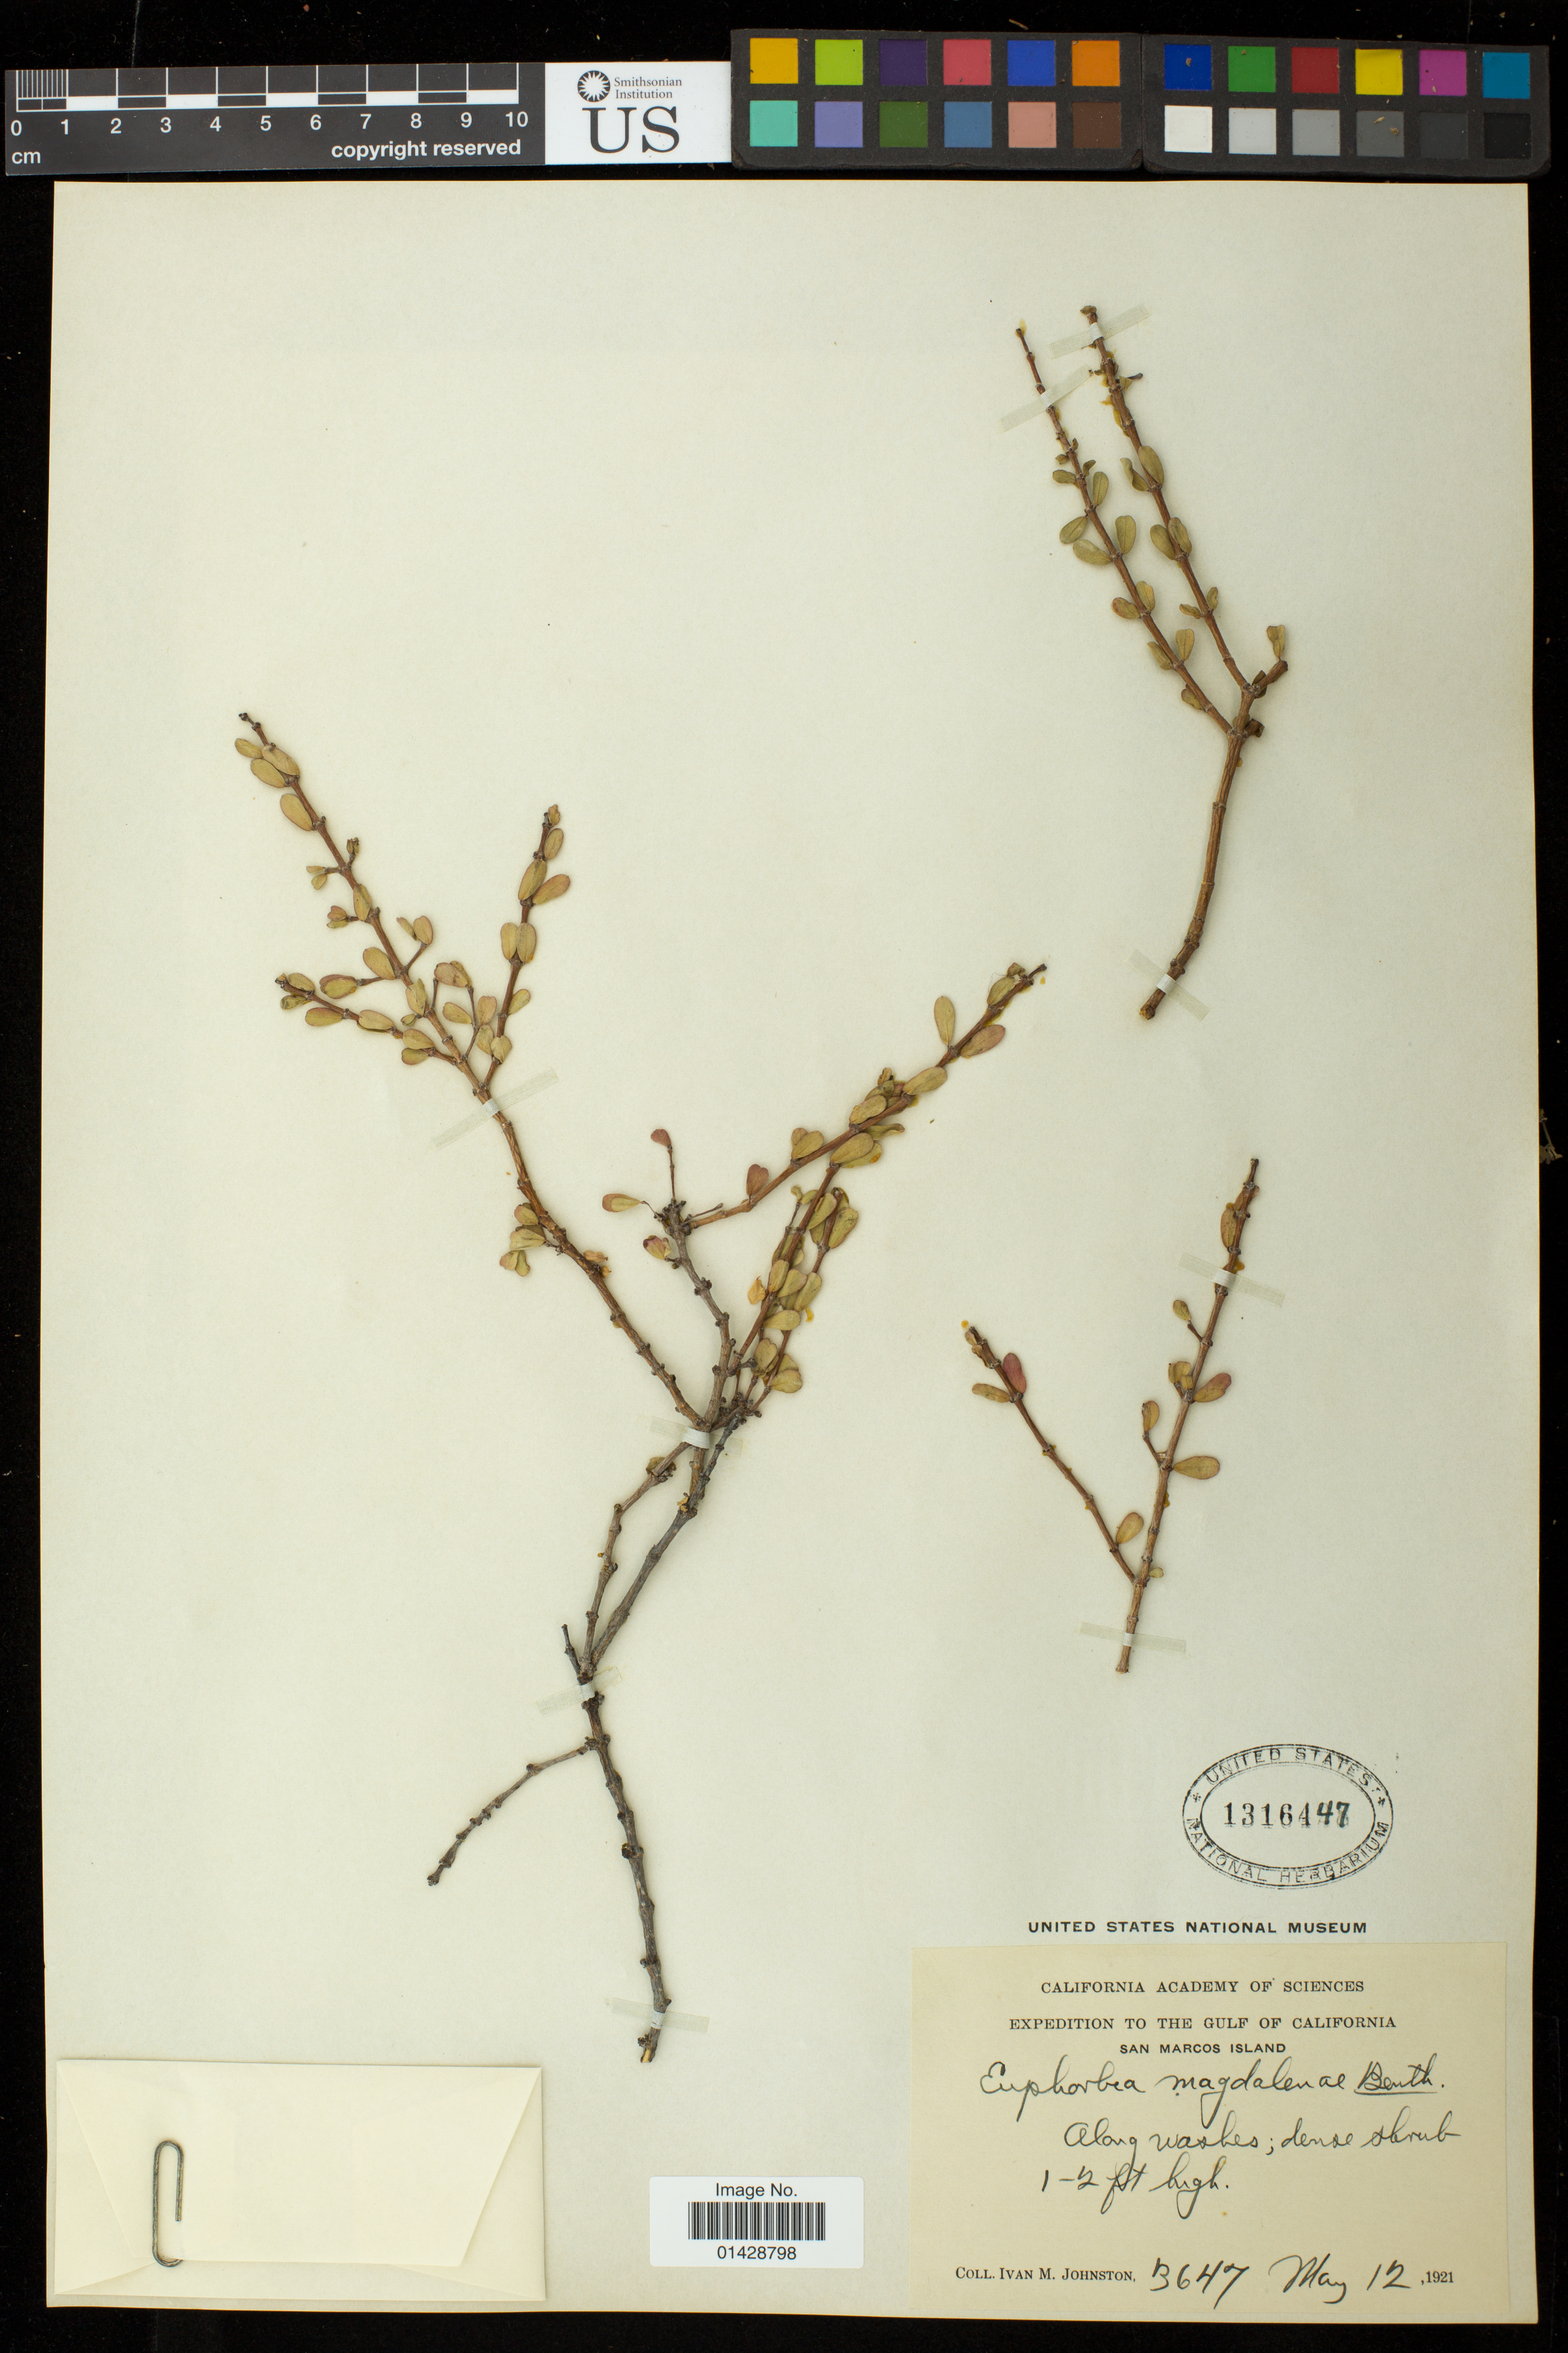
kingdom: Plantae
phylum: Tracheophyta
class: Magnoliopsida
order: Malpighiales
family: Euphorbiaceae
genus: Euphorbia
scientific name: Euphorbia magdalenae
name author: Benth.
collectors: I.M. Johnston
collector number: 3647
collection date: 1921-05-12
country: Mexico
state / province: Baja California Sur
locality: Gulf of California, San Marcos Island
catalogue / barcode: US 1316447